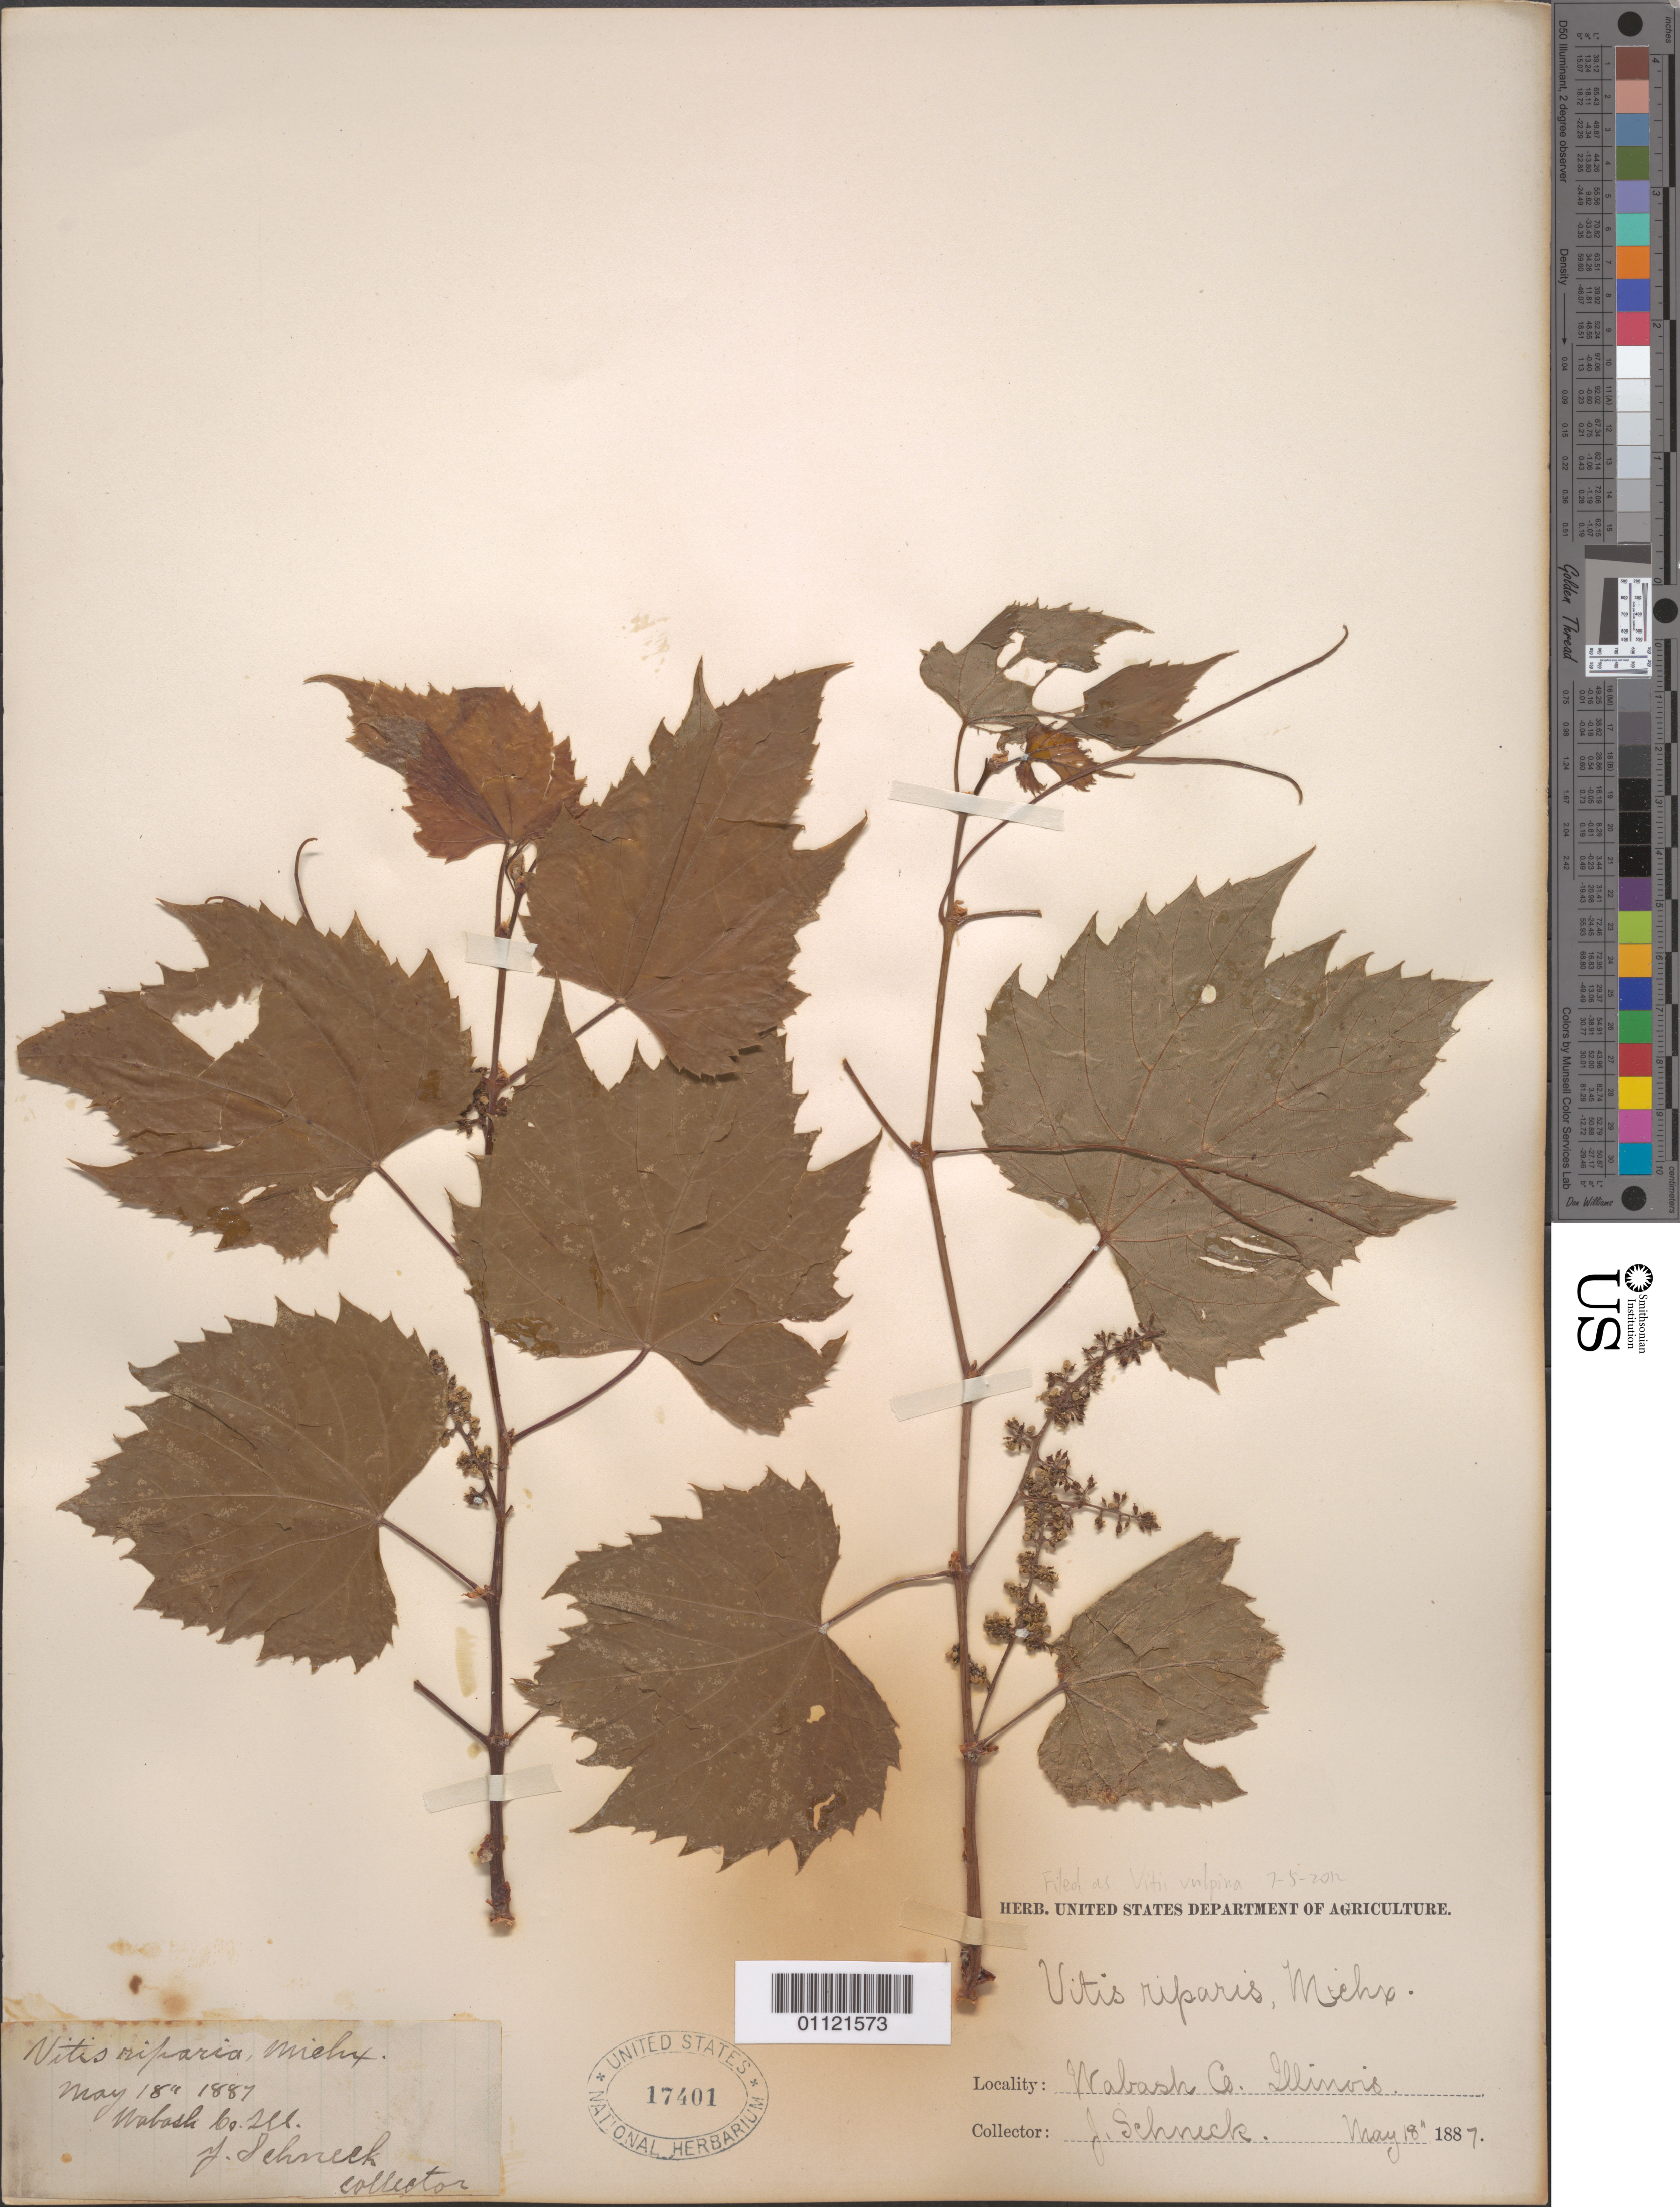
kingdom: Plantae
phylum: Tracheophyta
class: Magnoliopsida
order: Vitales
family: Vitaceae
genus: Vitis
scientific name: Vitis vulpina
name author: L.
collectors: J. Schneck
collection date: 1887-05-18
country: United States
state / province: Illinois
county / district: Wabash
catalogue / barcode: US 17401